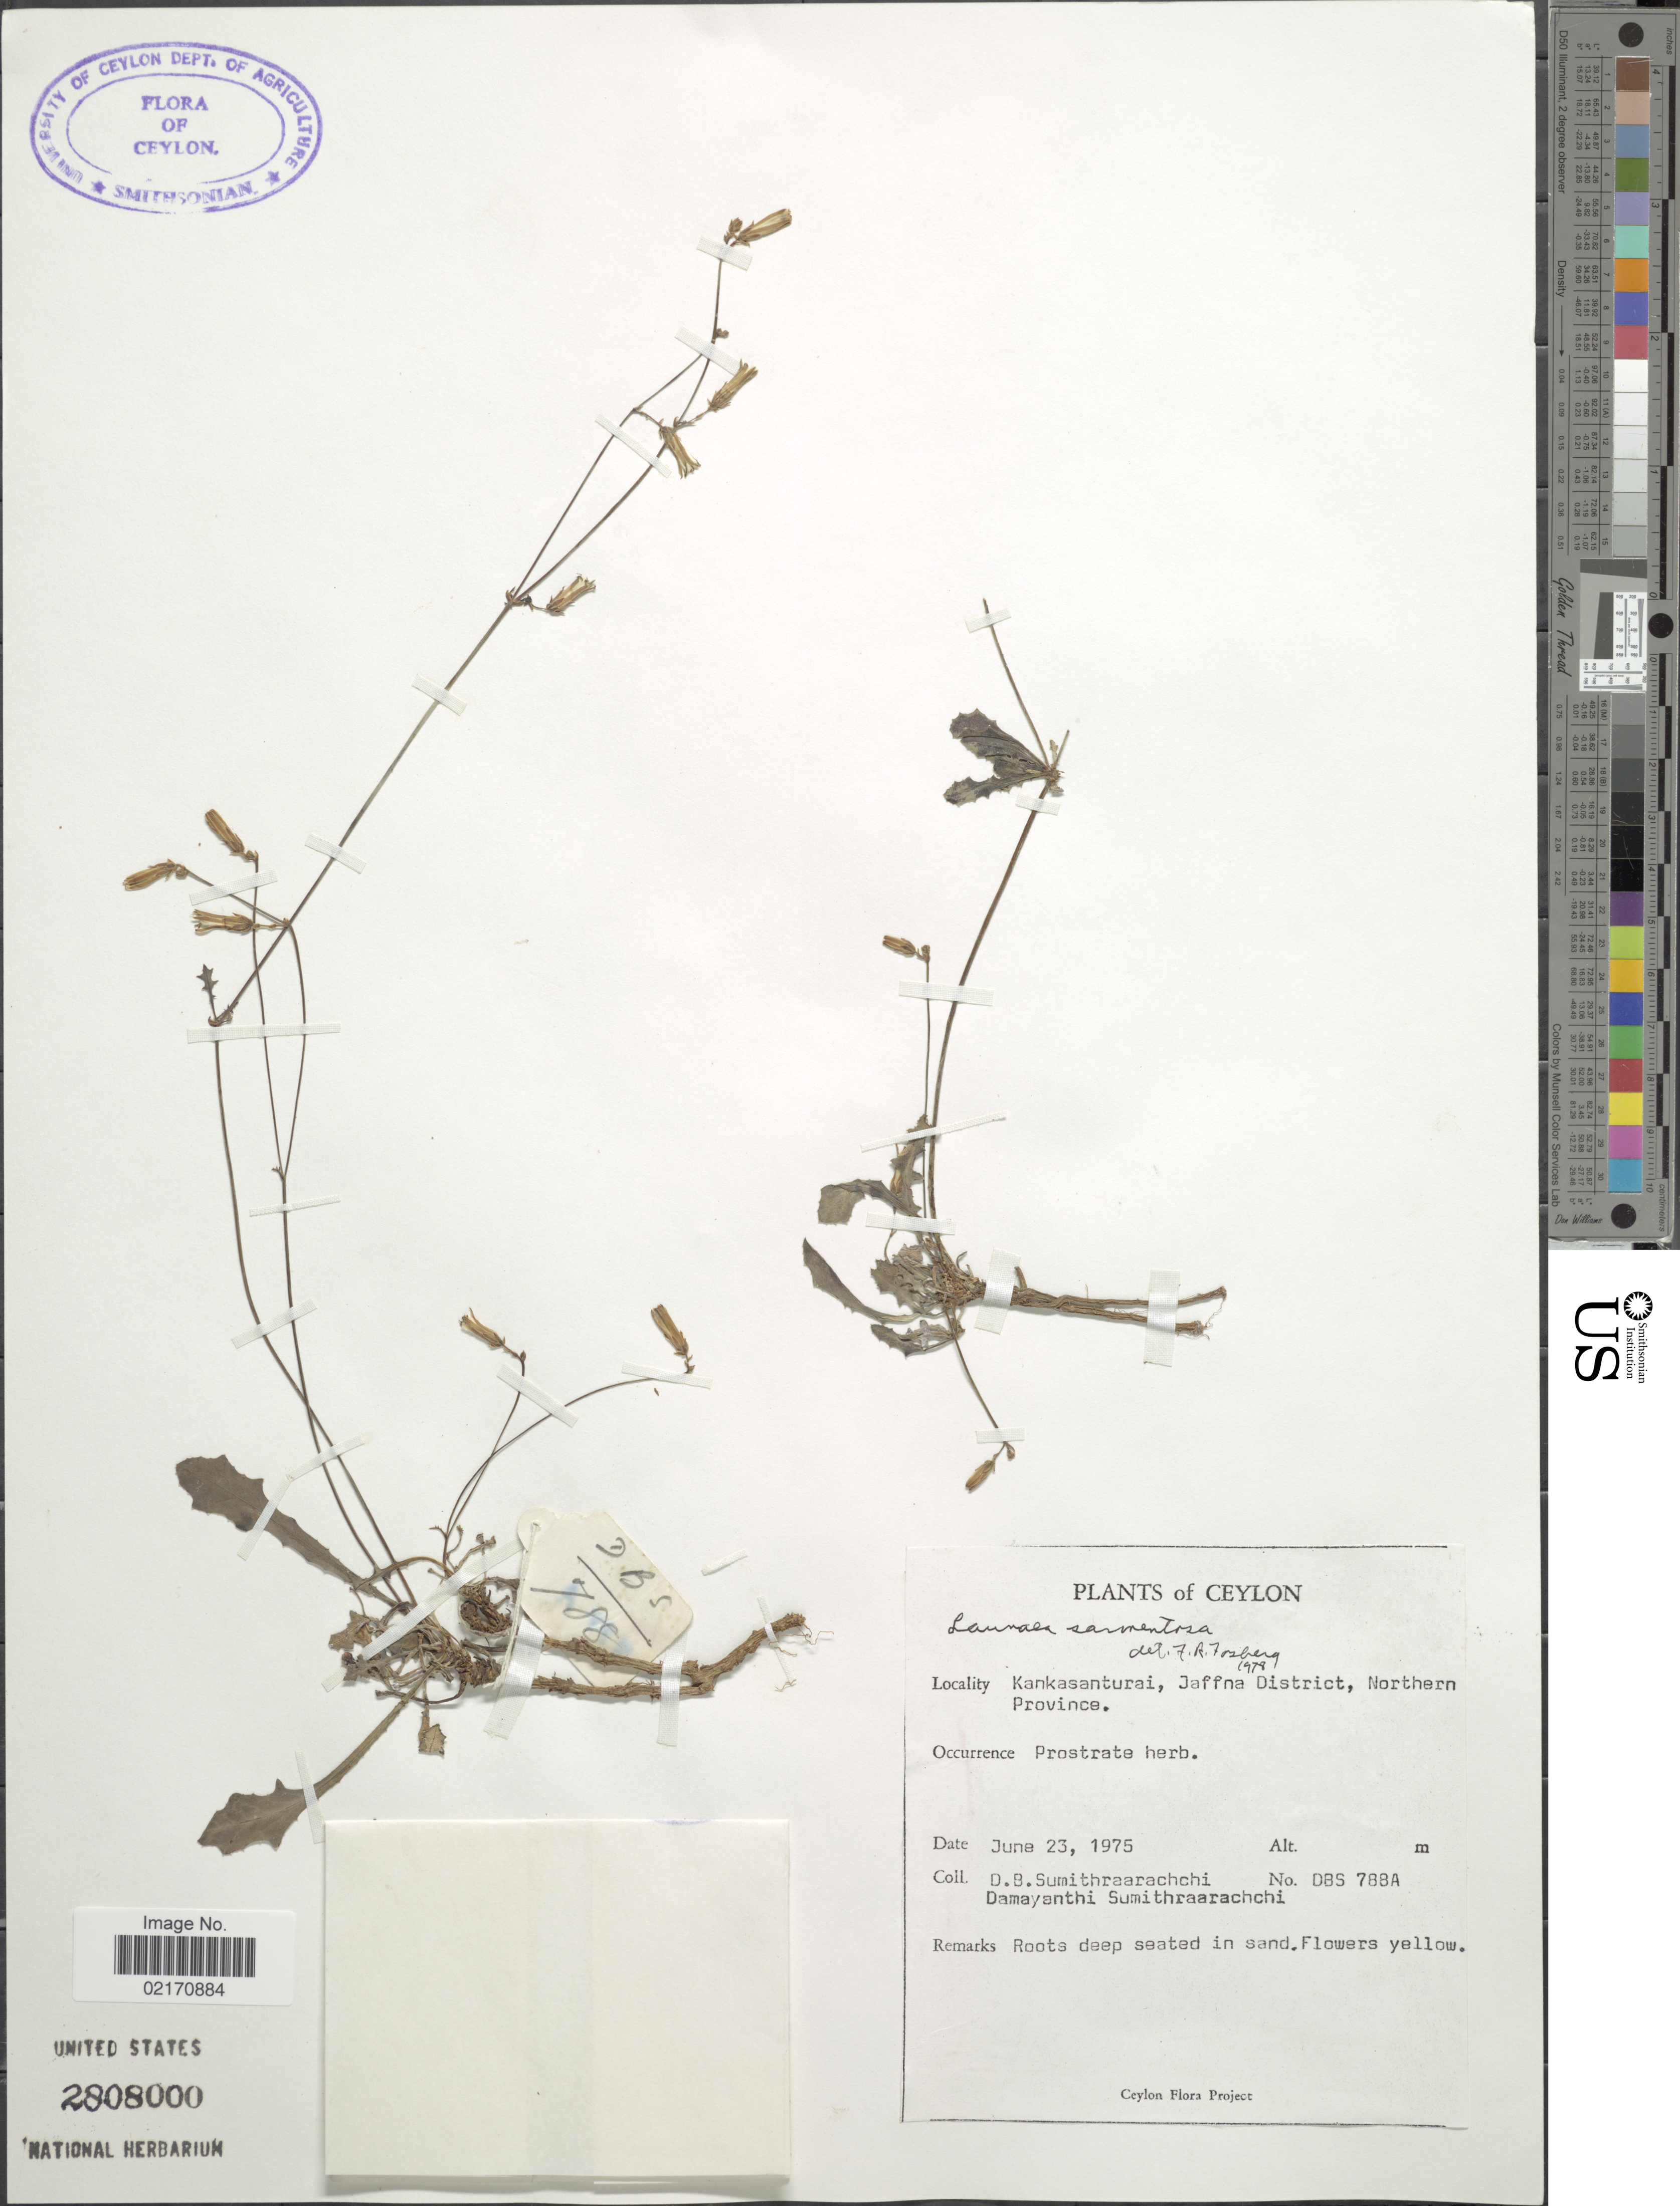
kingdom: Plantae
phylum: Tracheophyta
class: Magnoliopsida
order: Asterales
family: Asteraceae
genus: Launaea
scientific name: Launaea sarmentosa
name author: (Willd.) Kuntze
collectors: D. B. Sumithraarachchi & D. Sumithraarachchi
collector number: DBS788A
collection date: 1975-06-23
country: Sri Lanka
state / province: Northern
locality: Ceylon, Kankasanturai, Jaffna District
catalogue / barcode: US 2808000